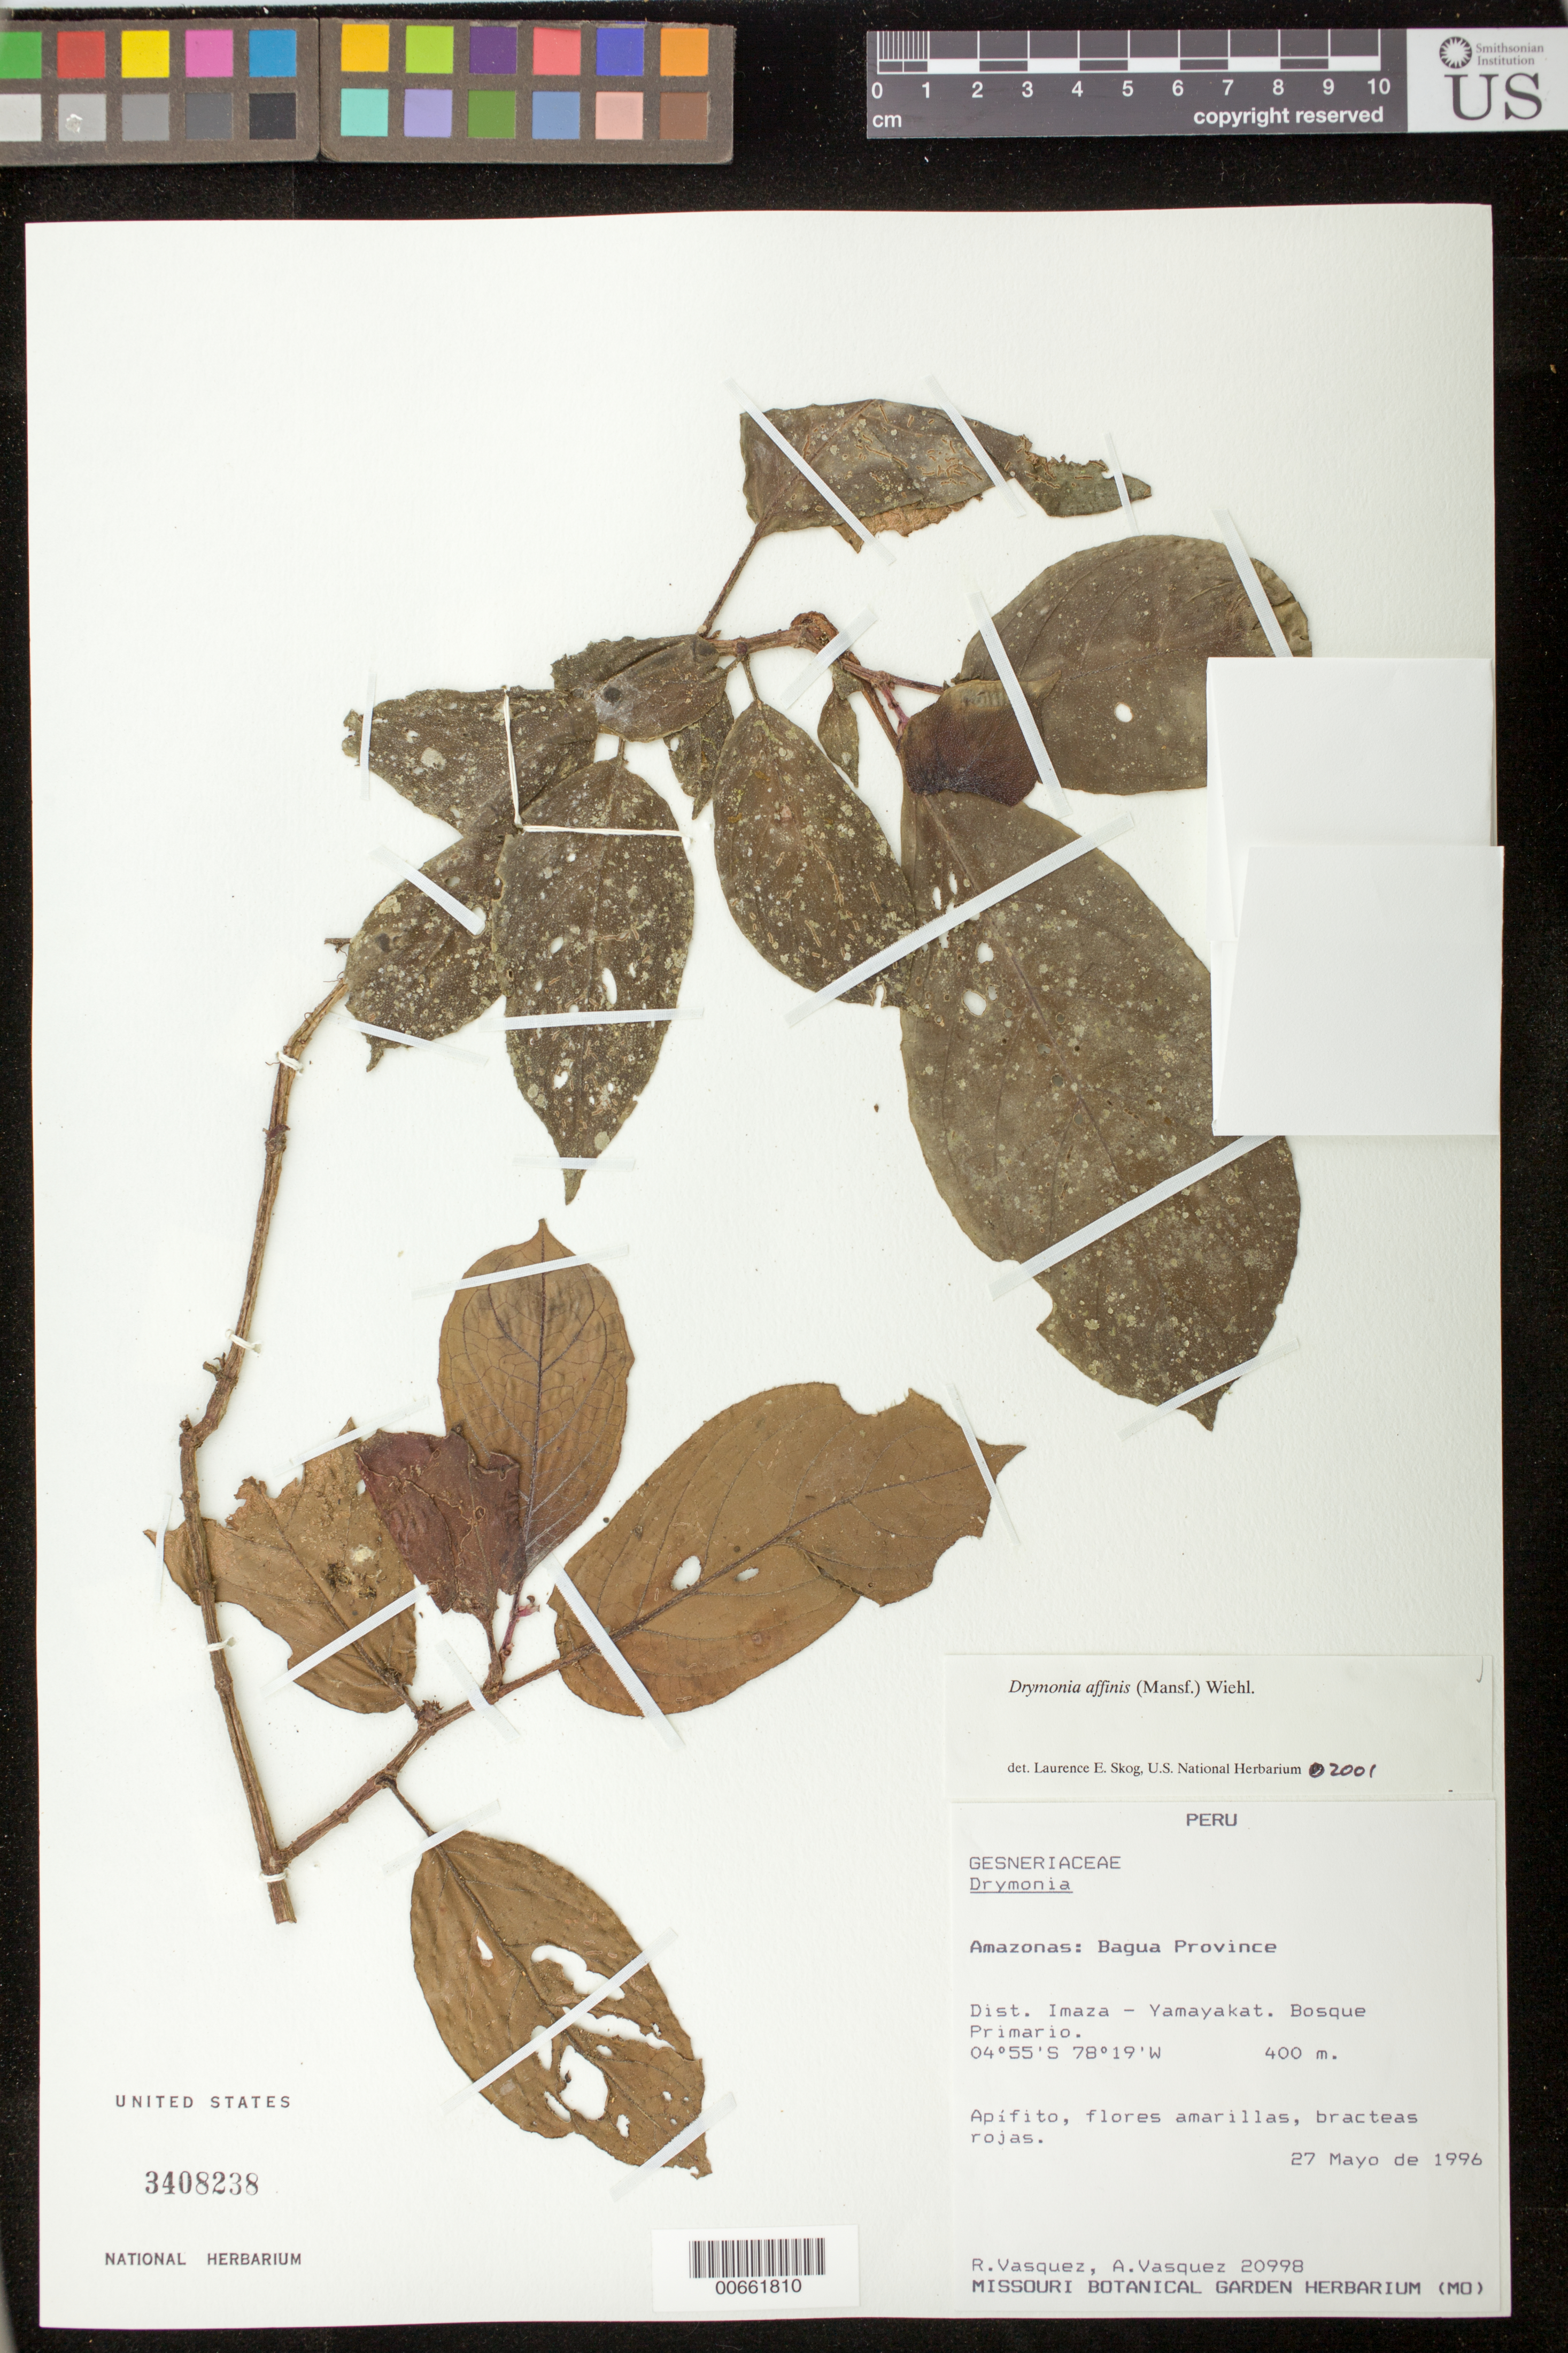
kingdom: Plantae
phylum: Tracheophyta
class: Magnoliopsida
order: Lamiales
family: Gesneriaceae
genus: Drymonia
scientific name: Drymonia affinis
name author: (Mansf.) Wiehler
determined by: Skog, Laurence E.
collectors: R. Vásquez & A. Vasquez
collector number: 20998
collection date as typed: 27 May 1996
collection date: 1996-05-27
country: Peru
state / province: Amazonas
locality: Prov. Bagua, Dist. Imaza, Yamayakat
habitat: Bosque primario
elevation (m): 400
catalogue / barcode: US 3408238